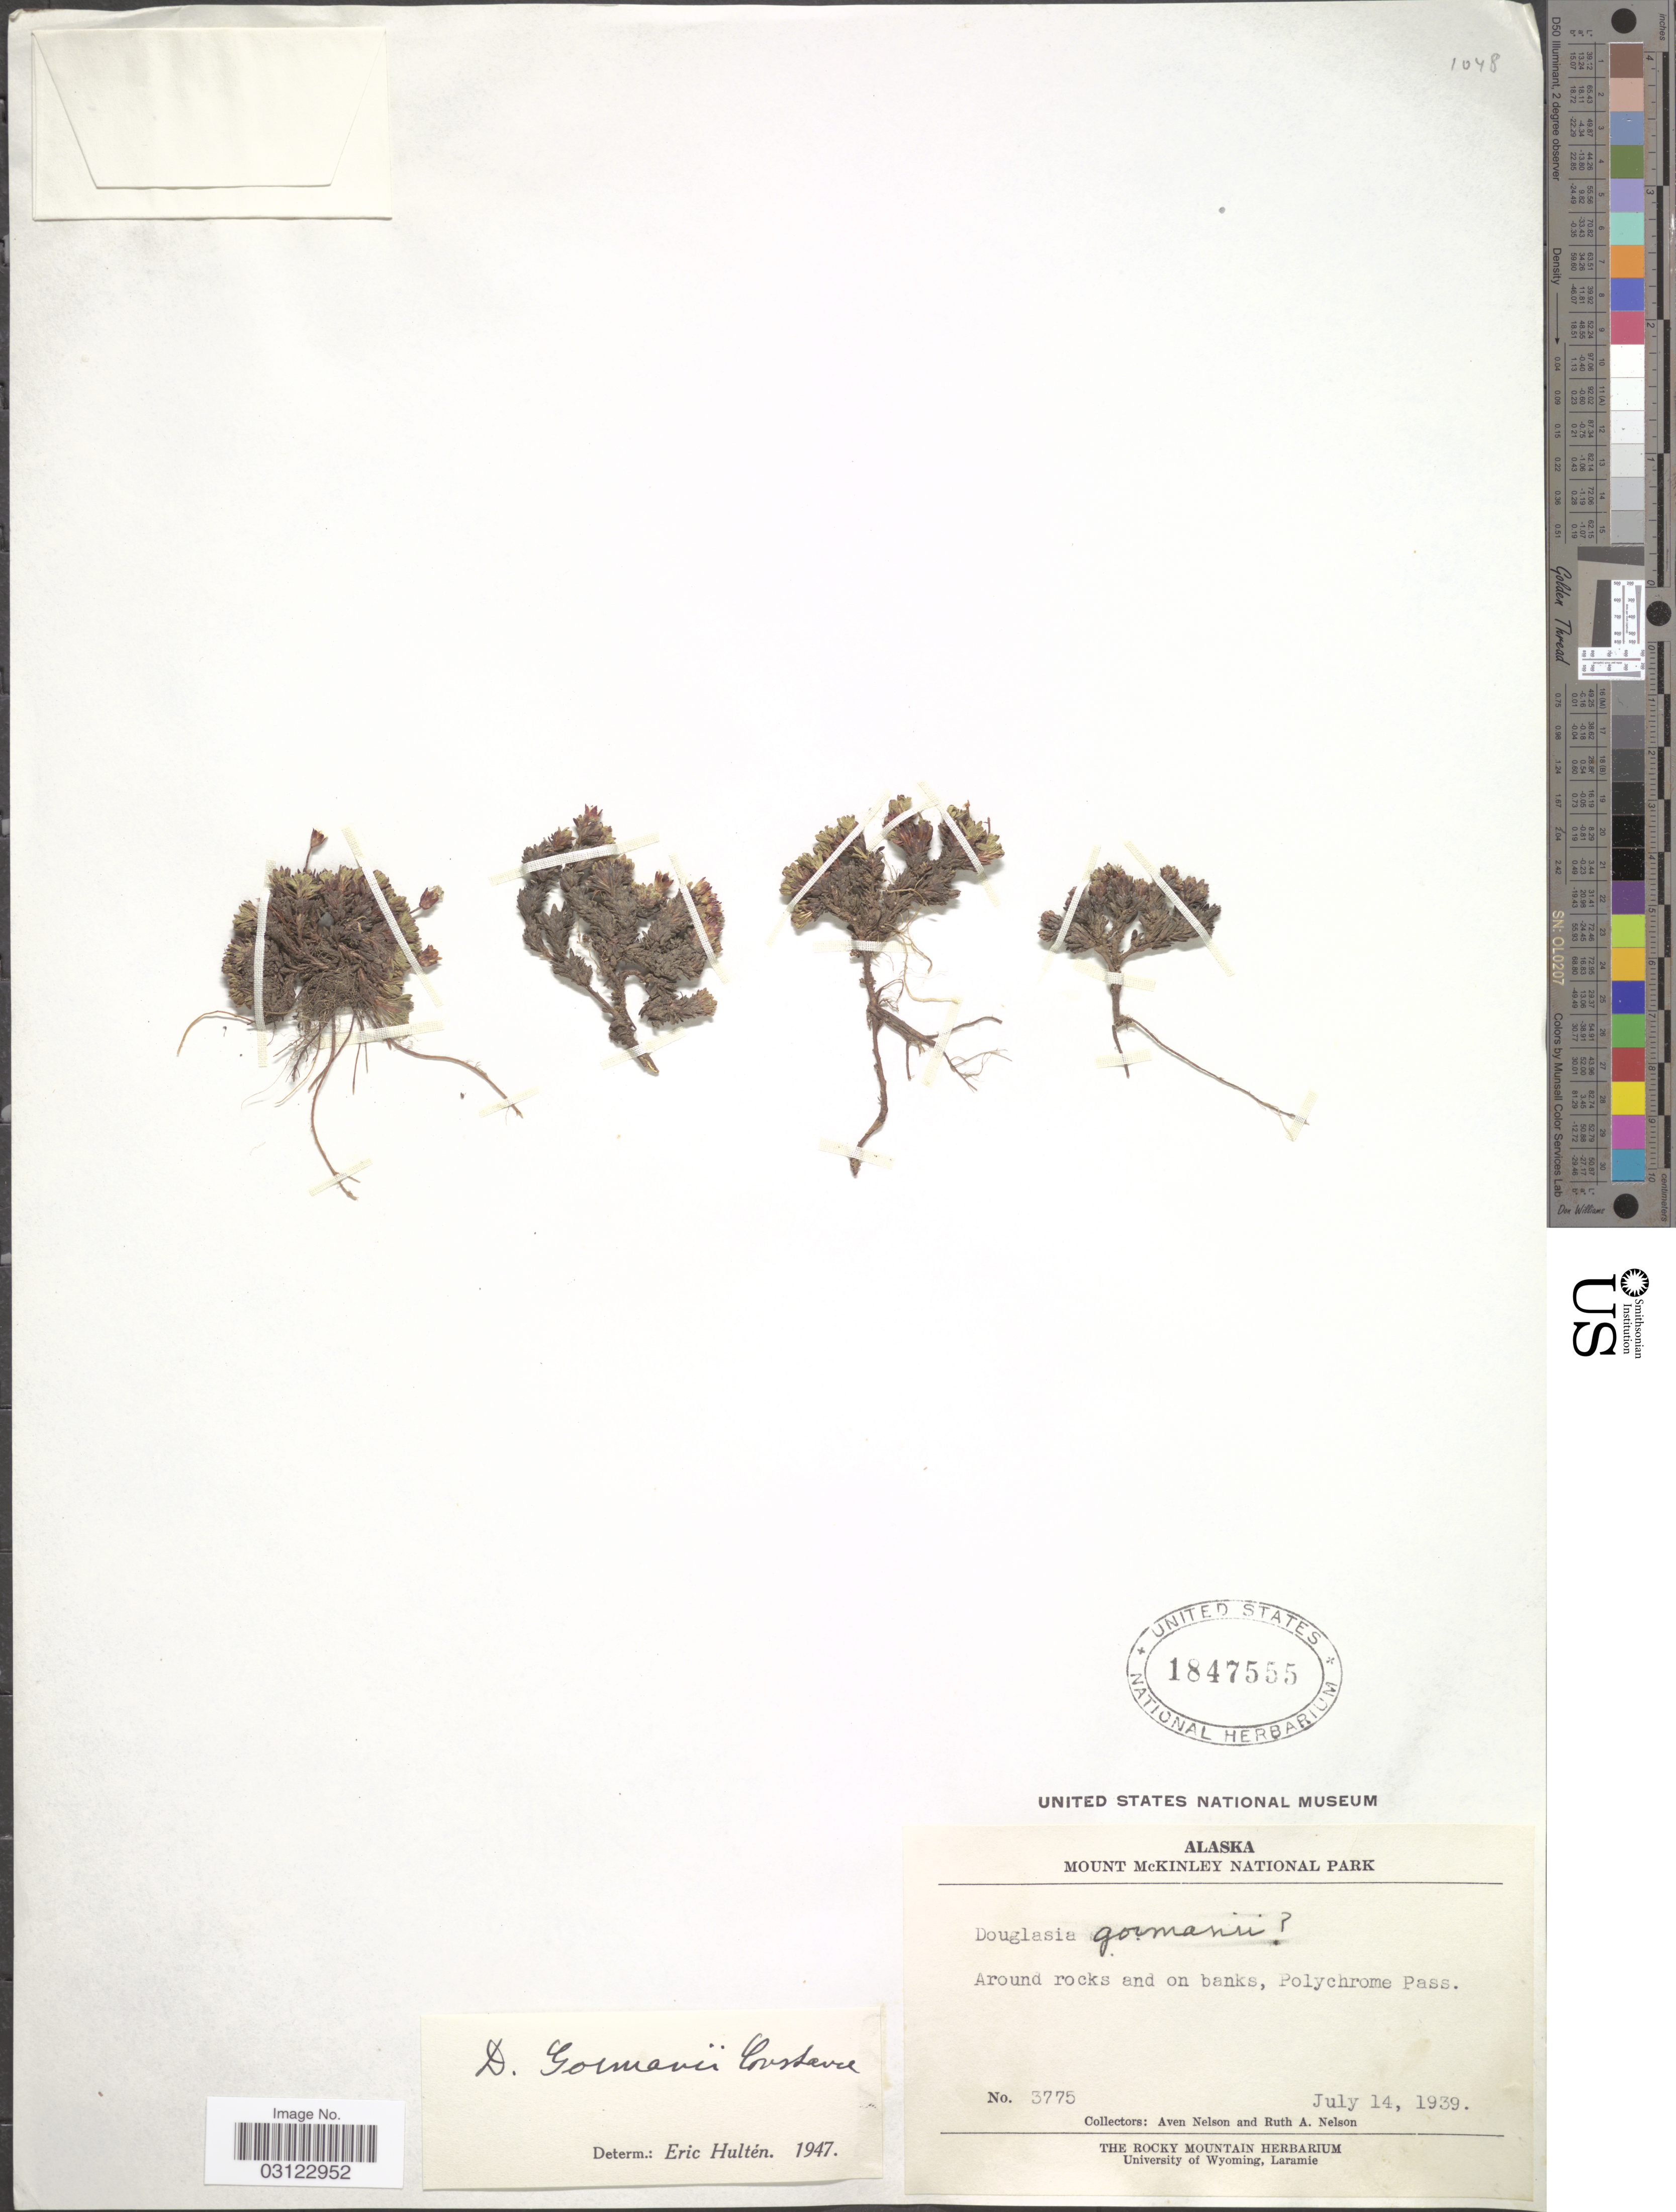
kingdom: Plantae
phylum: Tracheophyta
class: Magnoliopsida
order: Ericales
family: Primulaceae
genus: Douglasia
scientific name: Douglasia gormanii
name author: Constance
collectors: A. Nelson & R. A. Nelson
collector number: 3775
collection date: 1939-07-14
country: United States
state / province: Alaska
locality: Mount McKinley National Park. Around rocks and on banks, Polychrome Pass.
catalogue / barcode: US 1847555